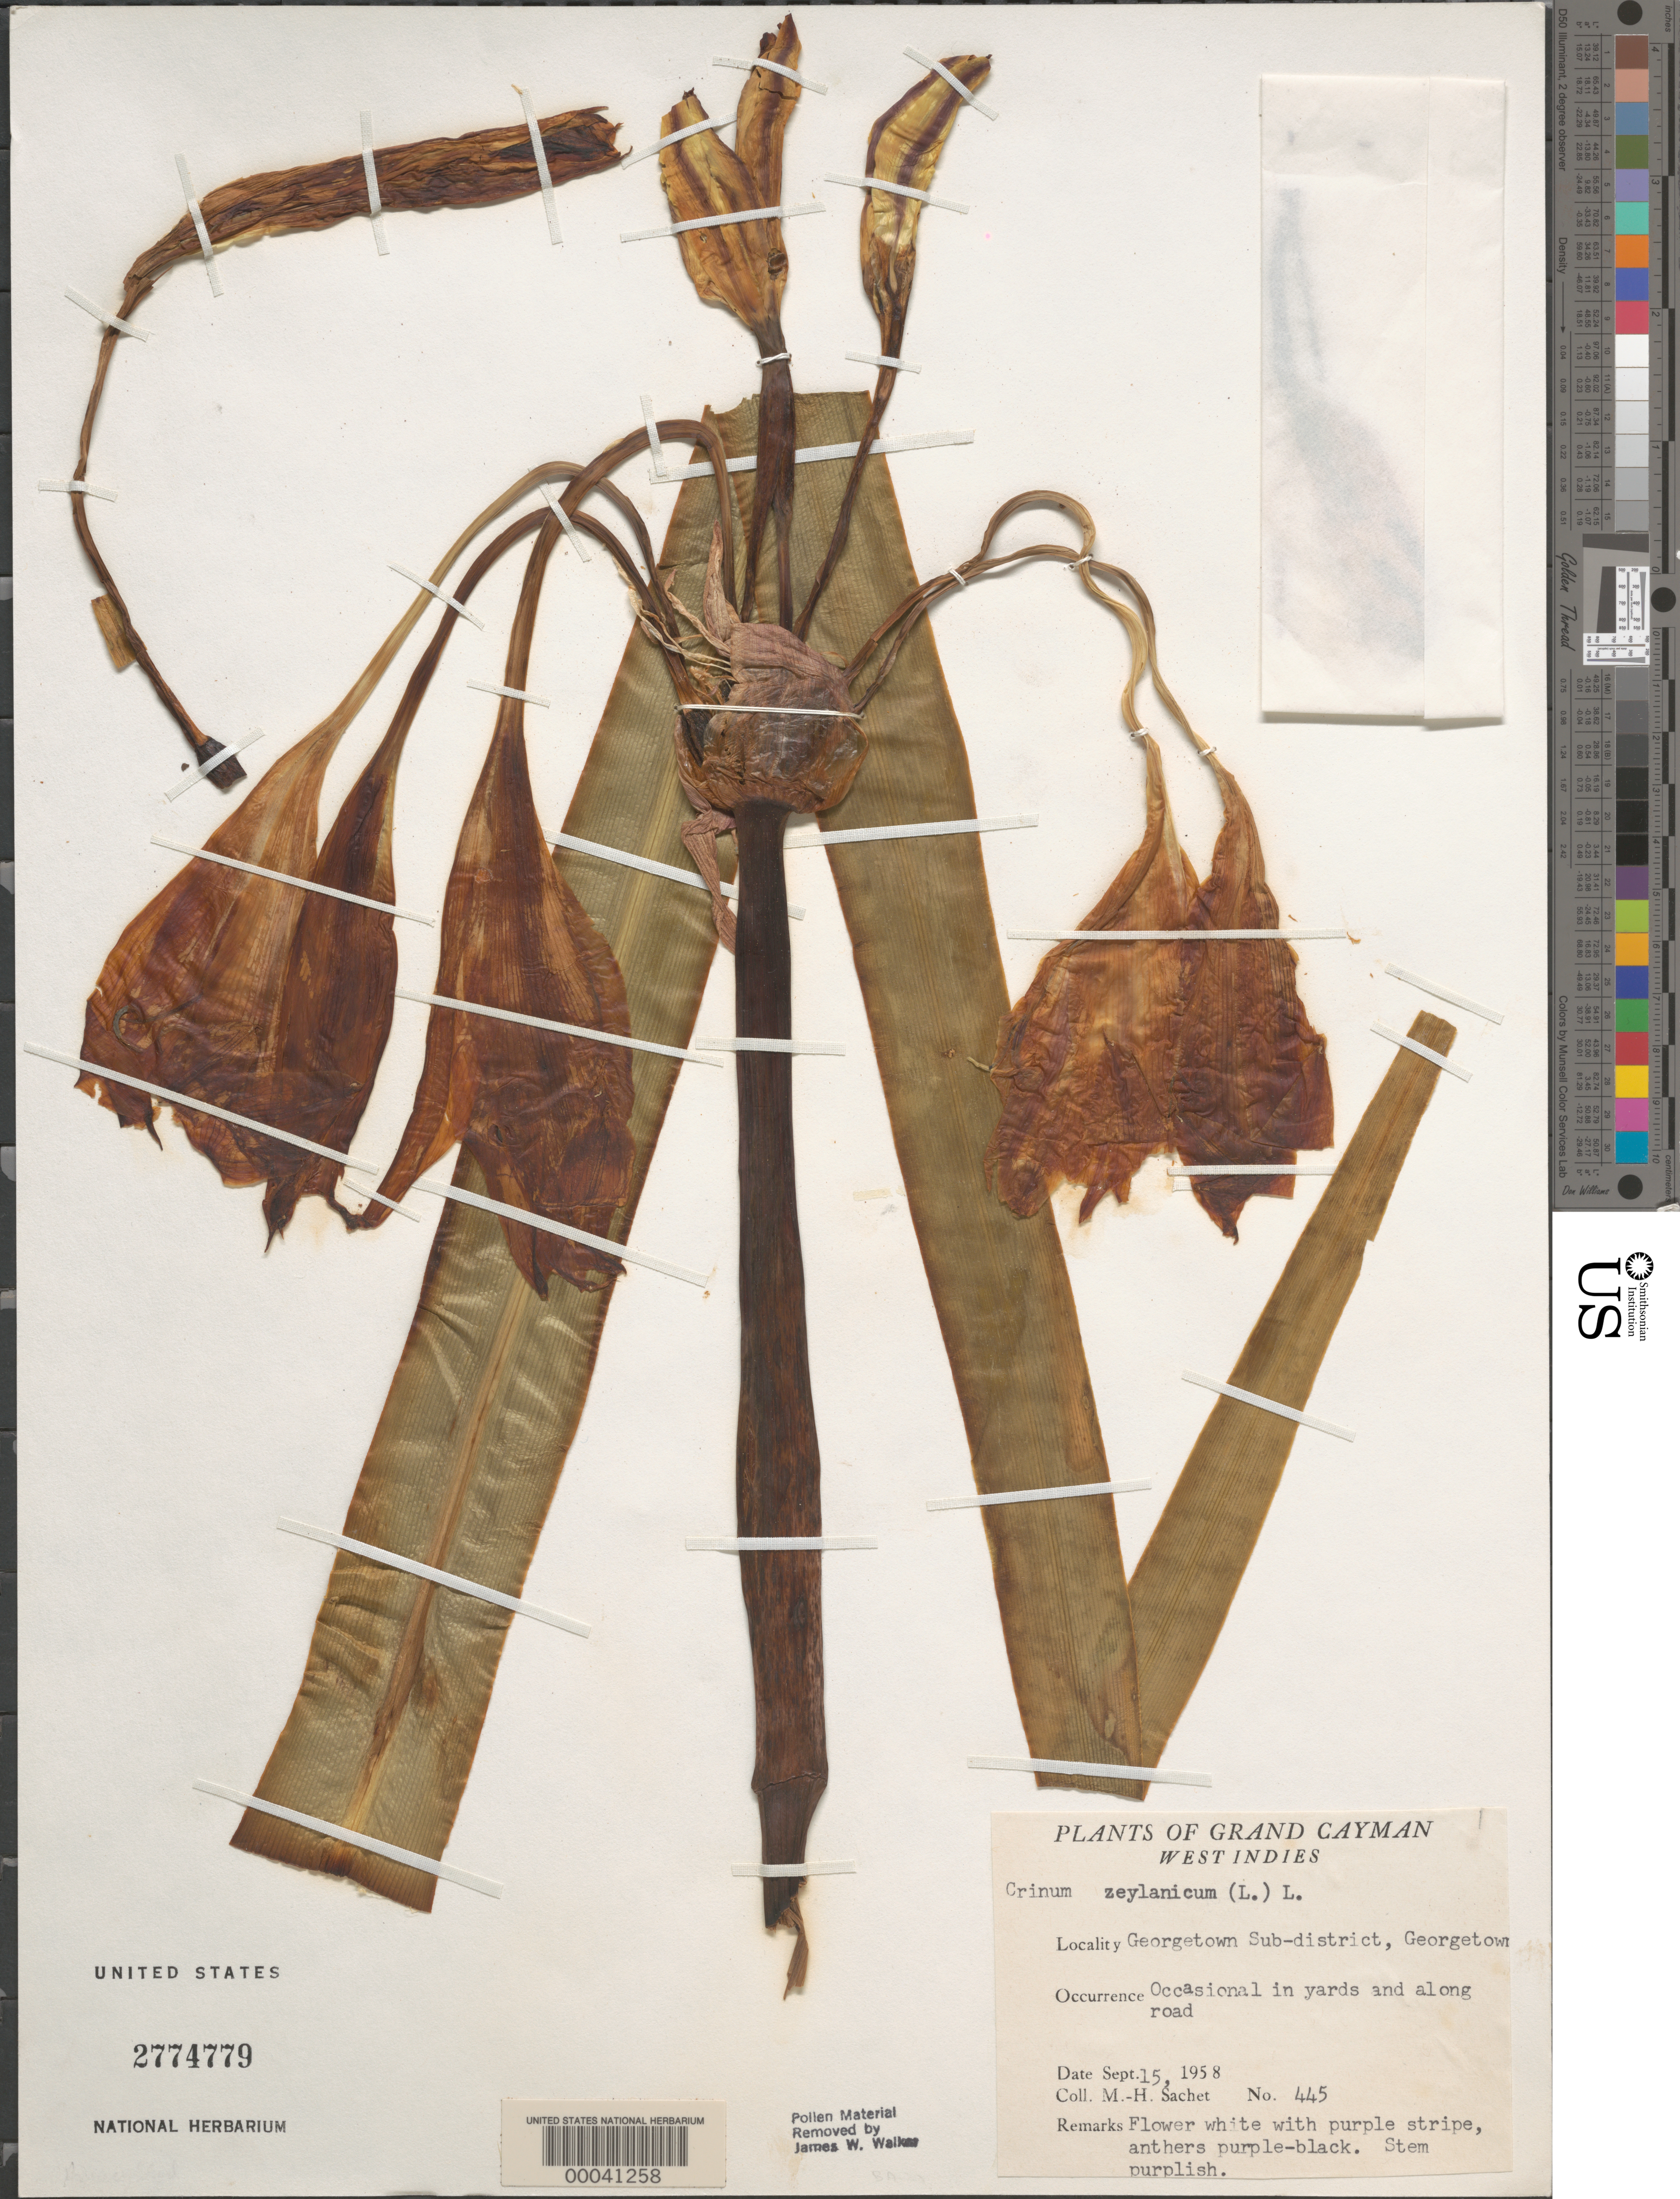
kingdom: Plantae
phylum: Tracheophyta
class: Liliopsida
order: Asparagales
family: Amaryllidaceae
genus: Crinum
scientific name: Crinum zeylanicum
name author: (L.) L.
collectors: M.-H. Sachet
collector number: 445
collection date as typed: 15 Sep 1958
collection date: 1958-09-15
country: Cayman Islands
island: Grand Cayman Island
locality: Georgetown sub-dist., Georgetown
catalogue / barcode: US 2774779